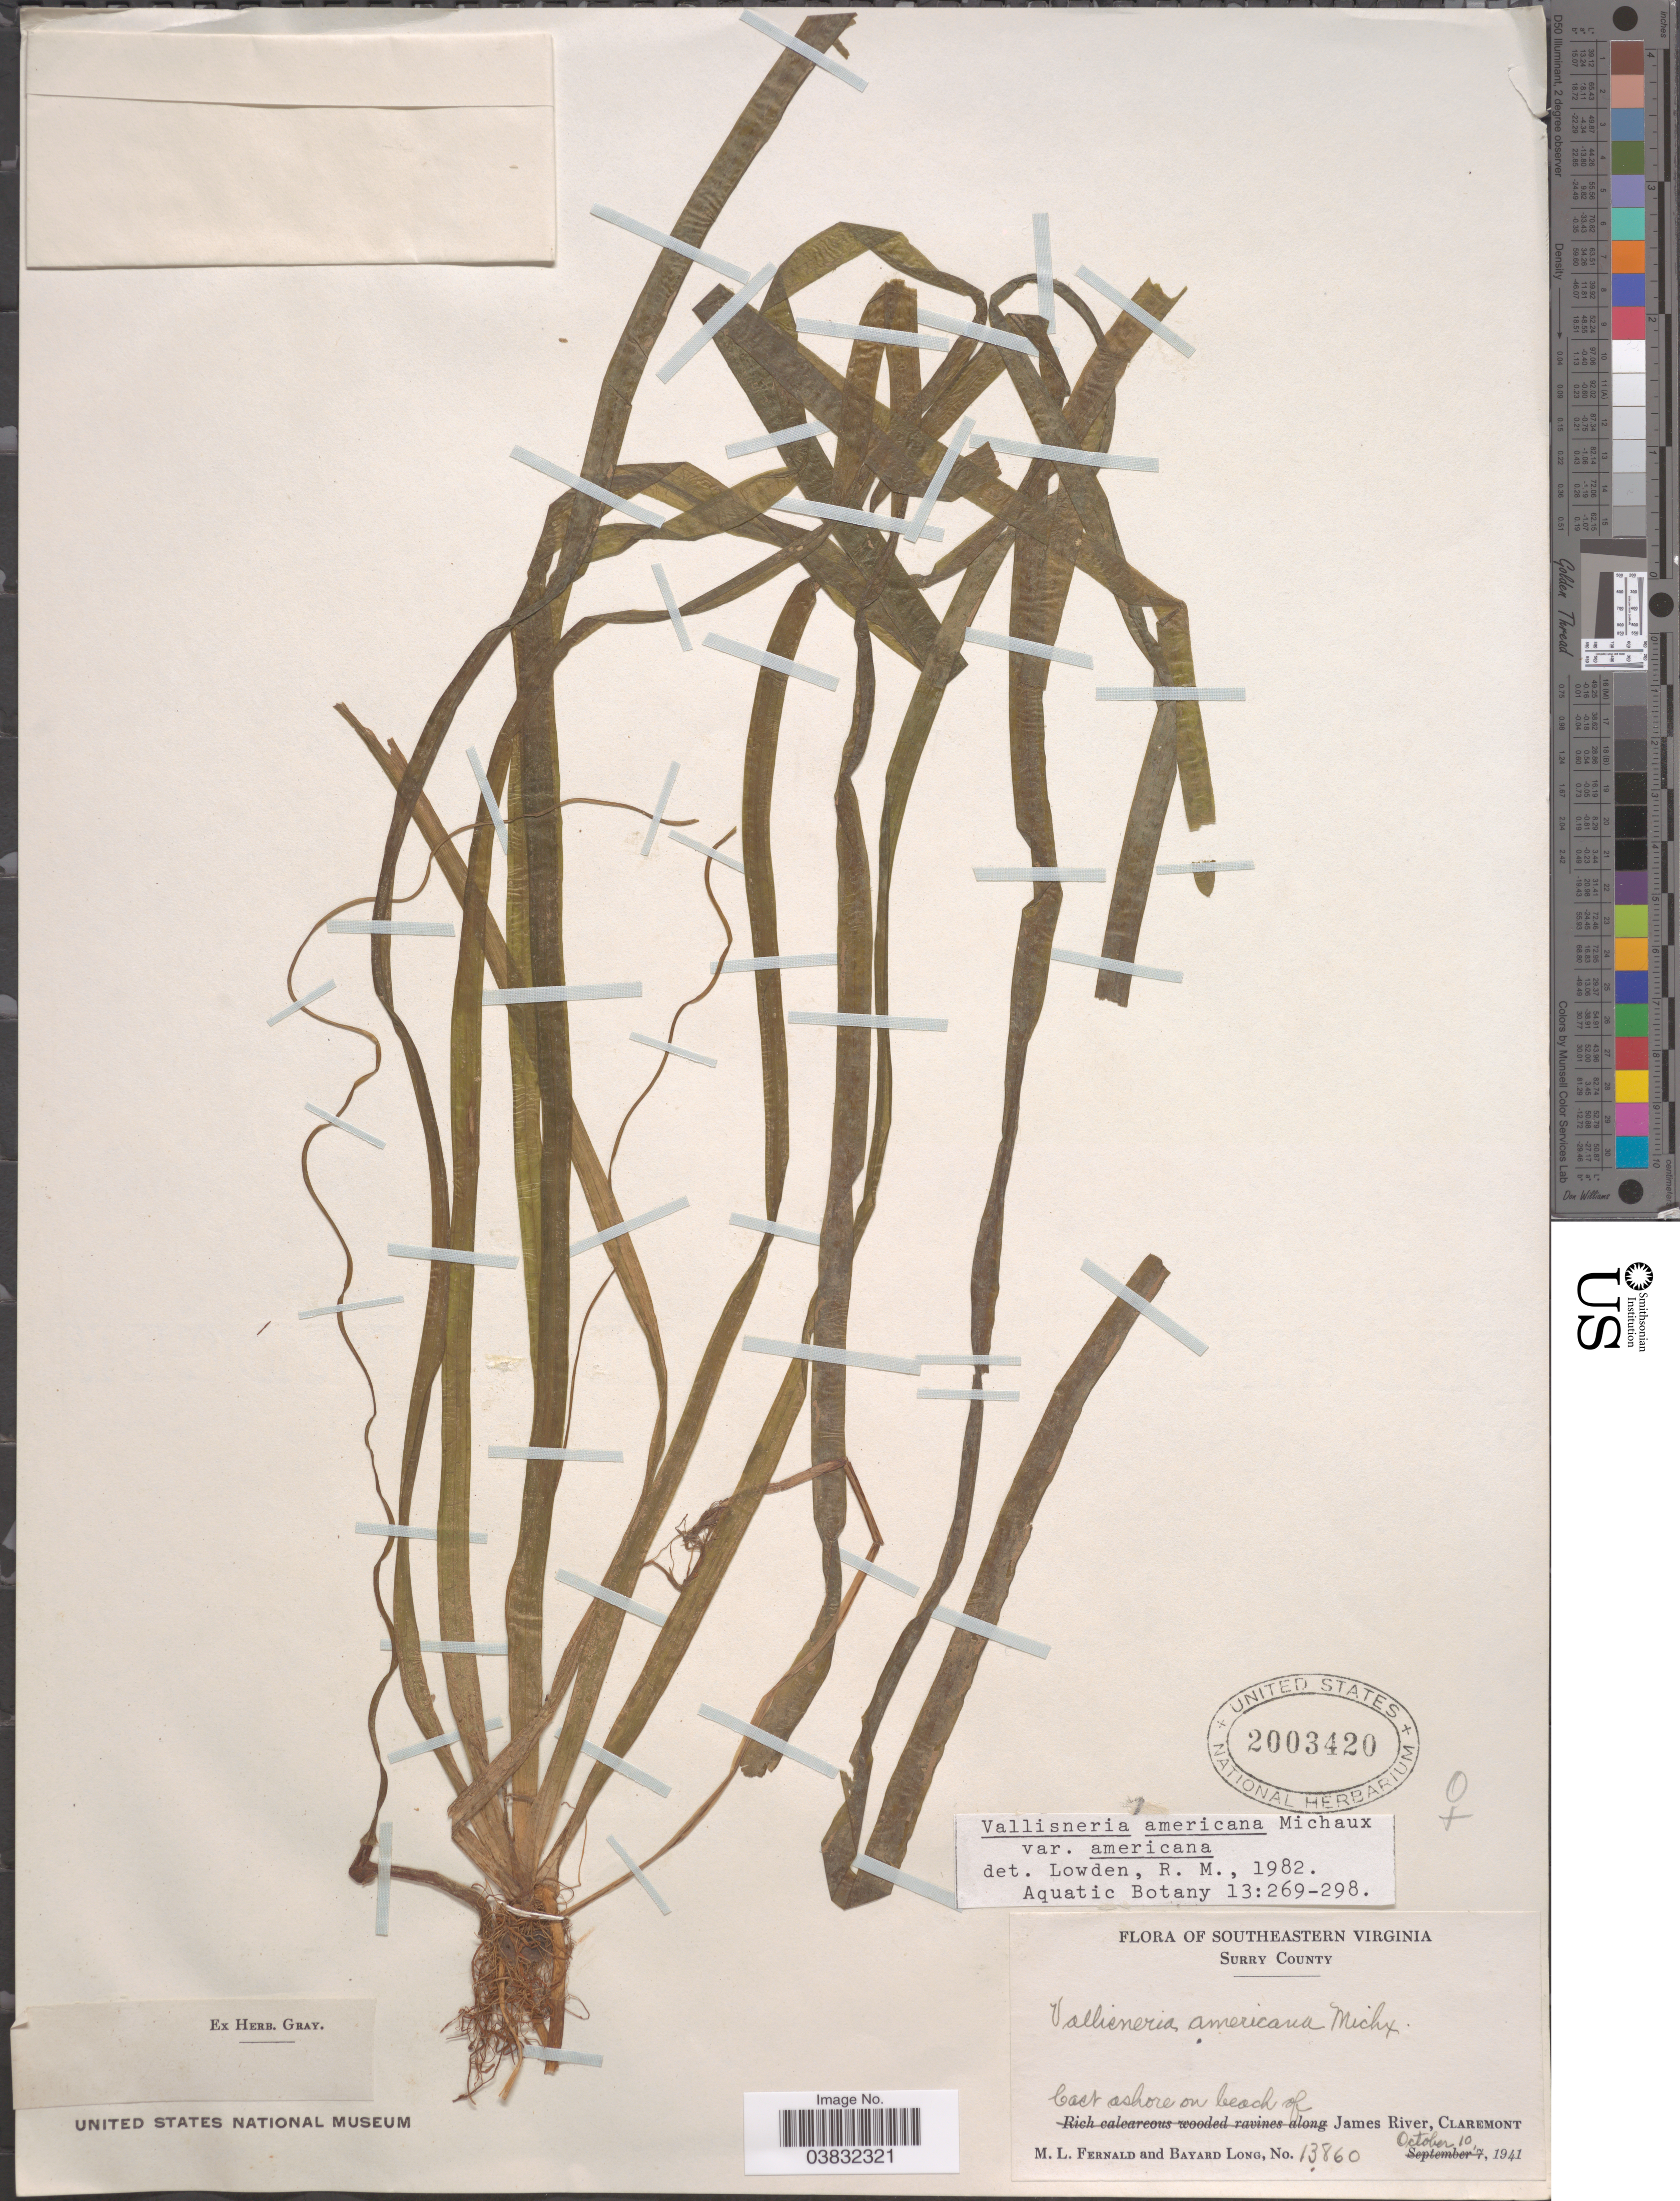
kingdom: Plantae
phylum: Tracheophyta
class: Liliopsida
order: Alismatales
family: Hydrocharitaceae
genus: Vallisneria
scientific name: Vallisneria americana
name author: Michx.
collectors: M. L. Fernald & B. Long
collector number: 13860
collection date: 1941-10-10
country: United States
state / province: Virginia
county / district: Surry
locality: Southeastern Virginia. Surry County. On beach of James River, Claremont.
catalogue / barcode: US 2003420